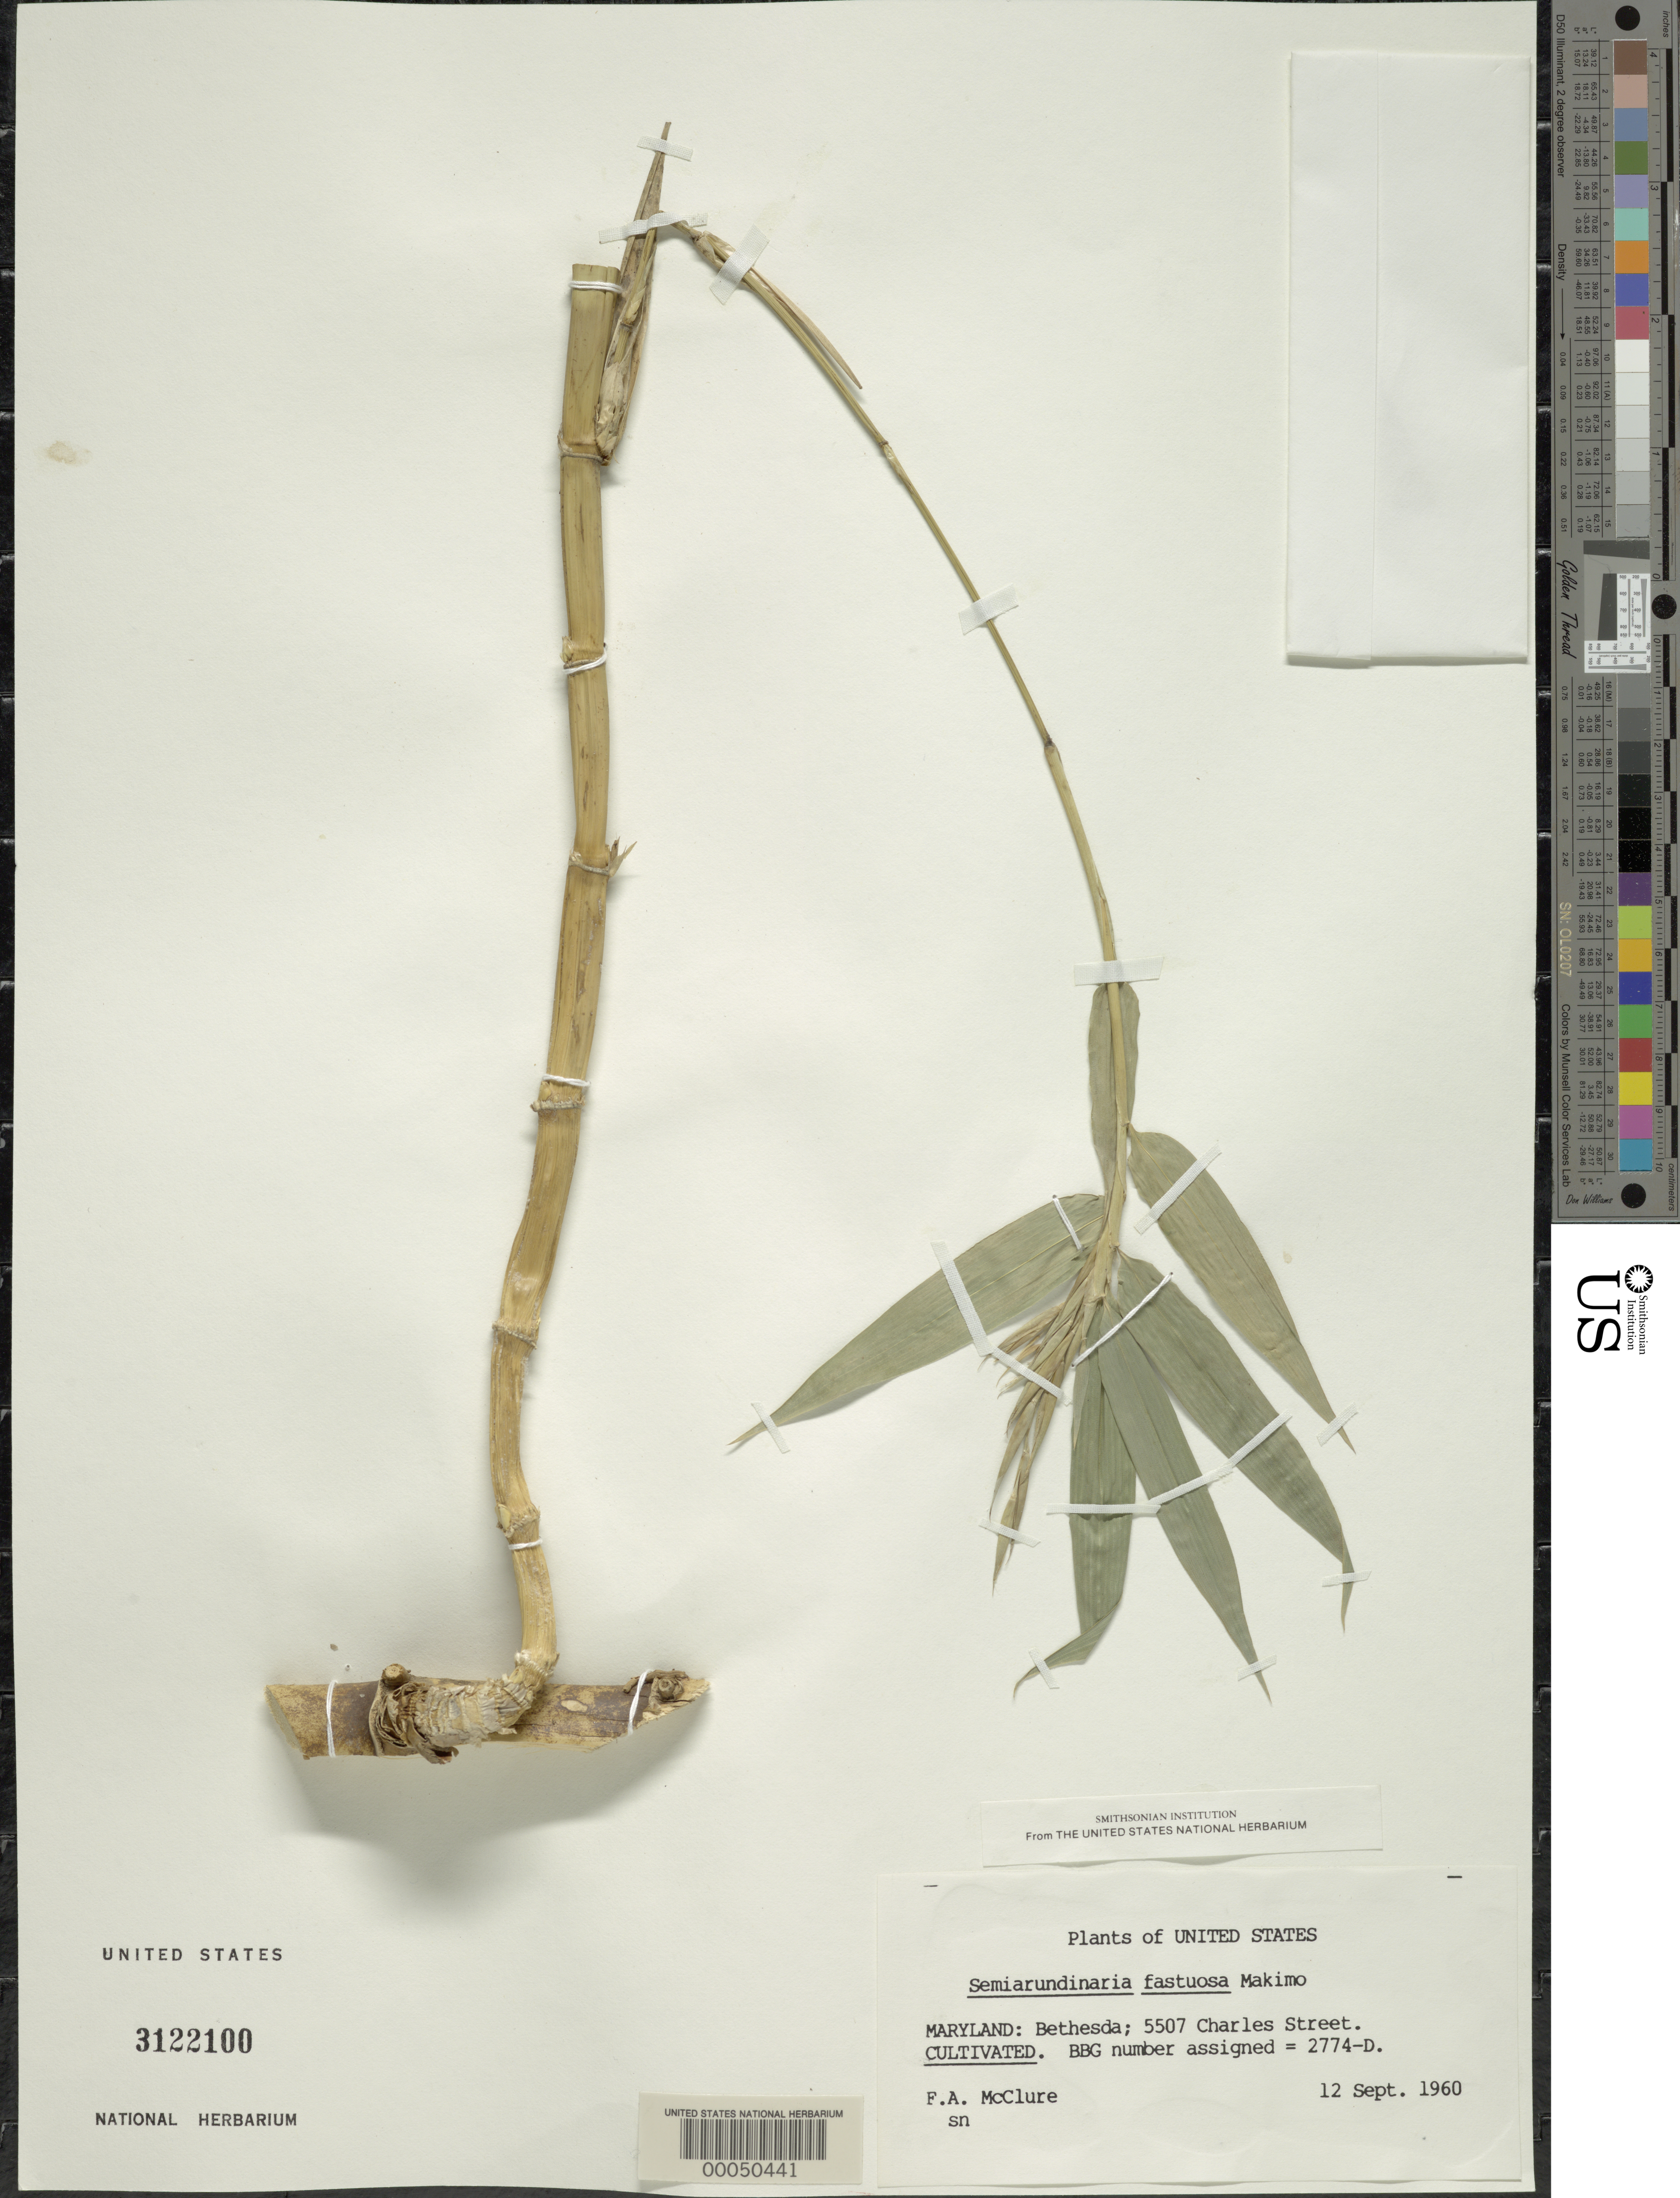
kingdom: Plantae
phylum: Tracheophyta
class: Liliopsida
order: Poales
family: Poaceae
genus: Semiarundinaria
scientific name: Semiarundinaria fastuosa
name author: Makino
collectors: F. A. McClure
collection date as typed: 12 Sep 1960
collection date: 1960-09-12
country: United States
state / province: Maryland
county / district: Montgomery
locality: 5507 Charles Street, Bethesda (McClure's garden)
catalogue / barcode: US 3122100